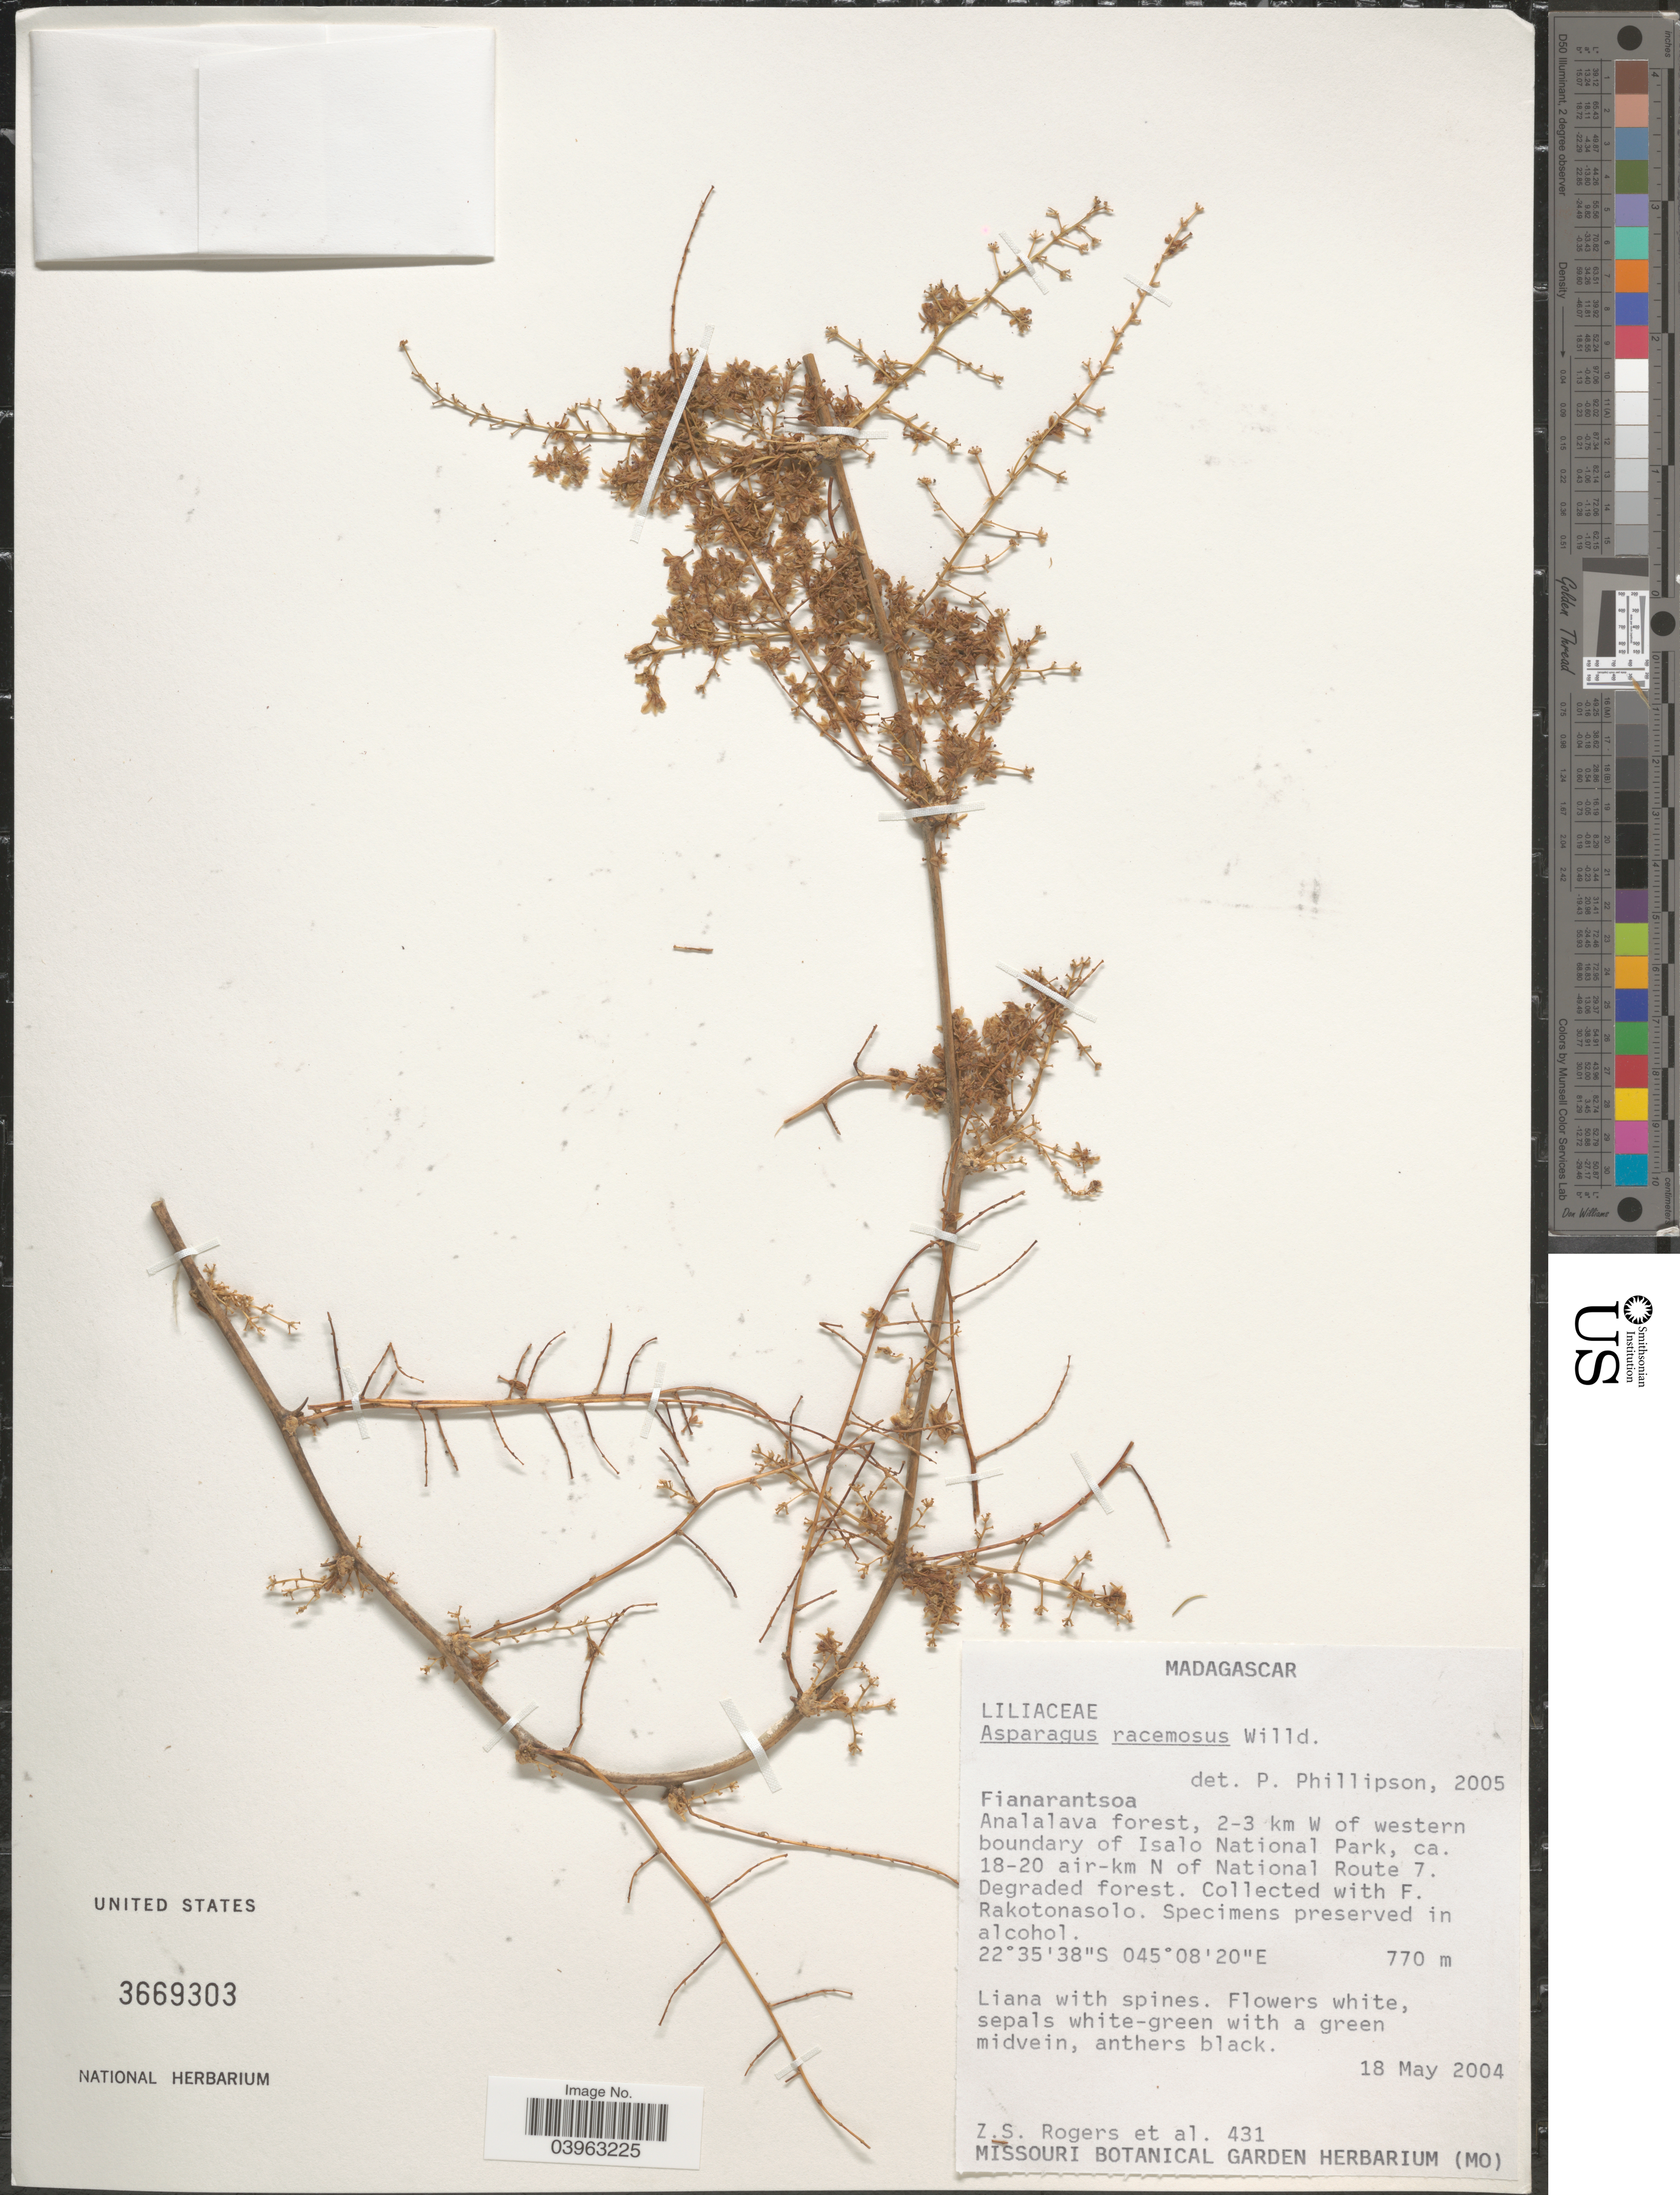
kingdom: Plantae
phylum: Tracheophyta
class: Liliopsida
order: Asparagales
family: Asparagaceae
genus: Asparagus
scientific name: Asparagus racemosus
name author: Willd.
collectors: Z. S. Rogers & F. Rakotonasolo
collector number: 431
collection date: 2004-05-18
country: Madagascar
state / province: Ihorombe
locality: Analalava forest, 2-3 km W of western boundary of Isalo National Park, ca. 18-20 air-km N of National Route 7. Degraded forest.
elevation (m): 770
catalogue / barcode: US 3669303